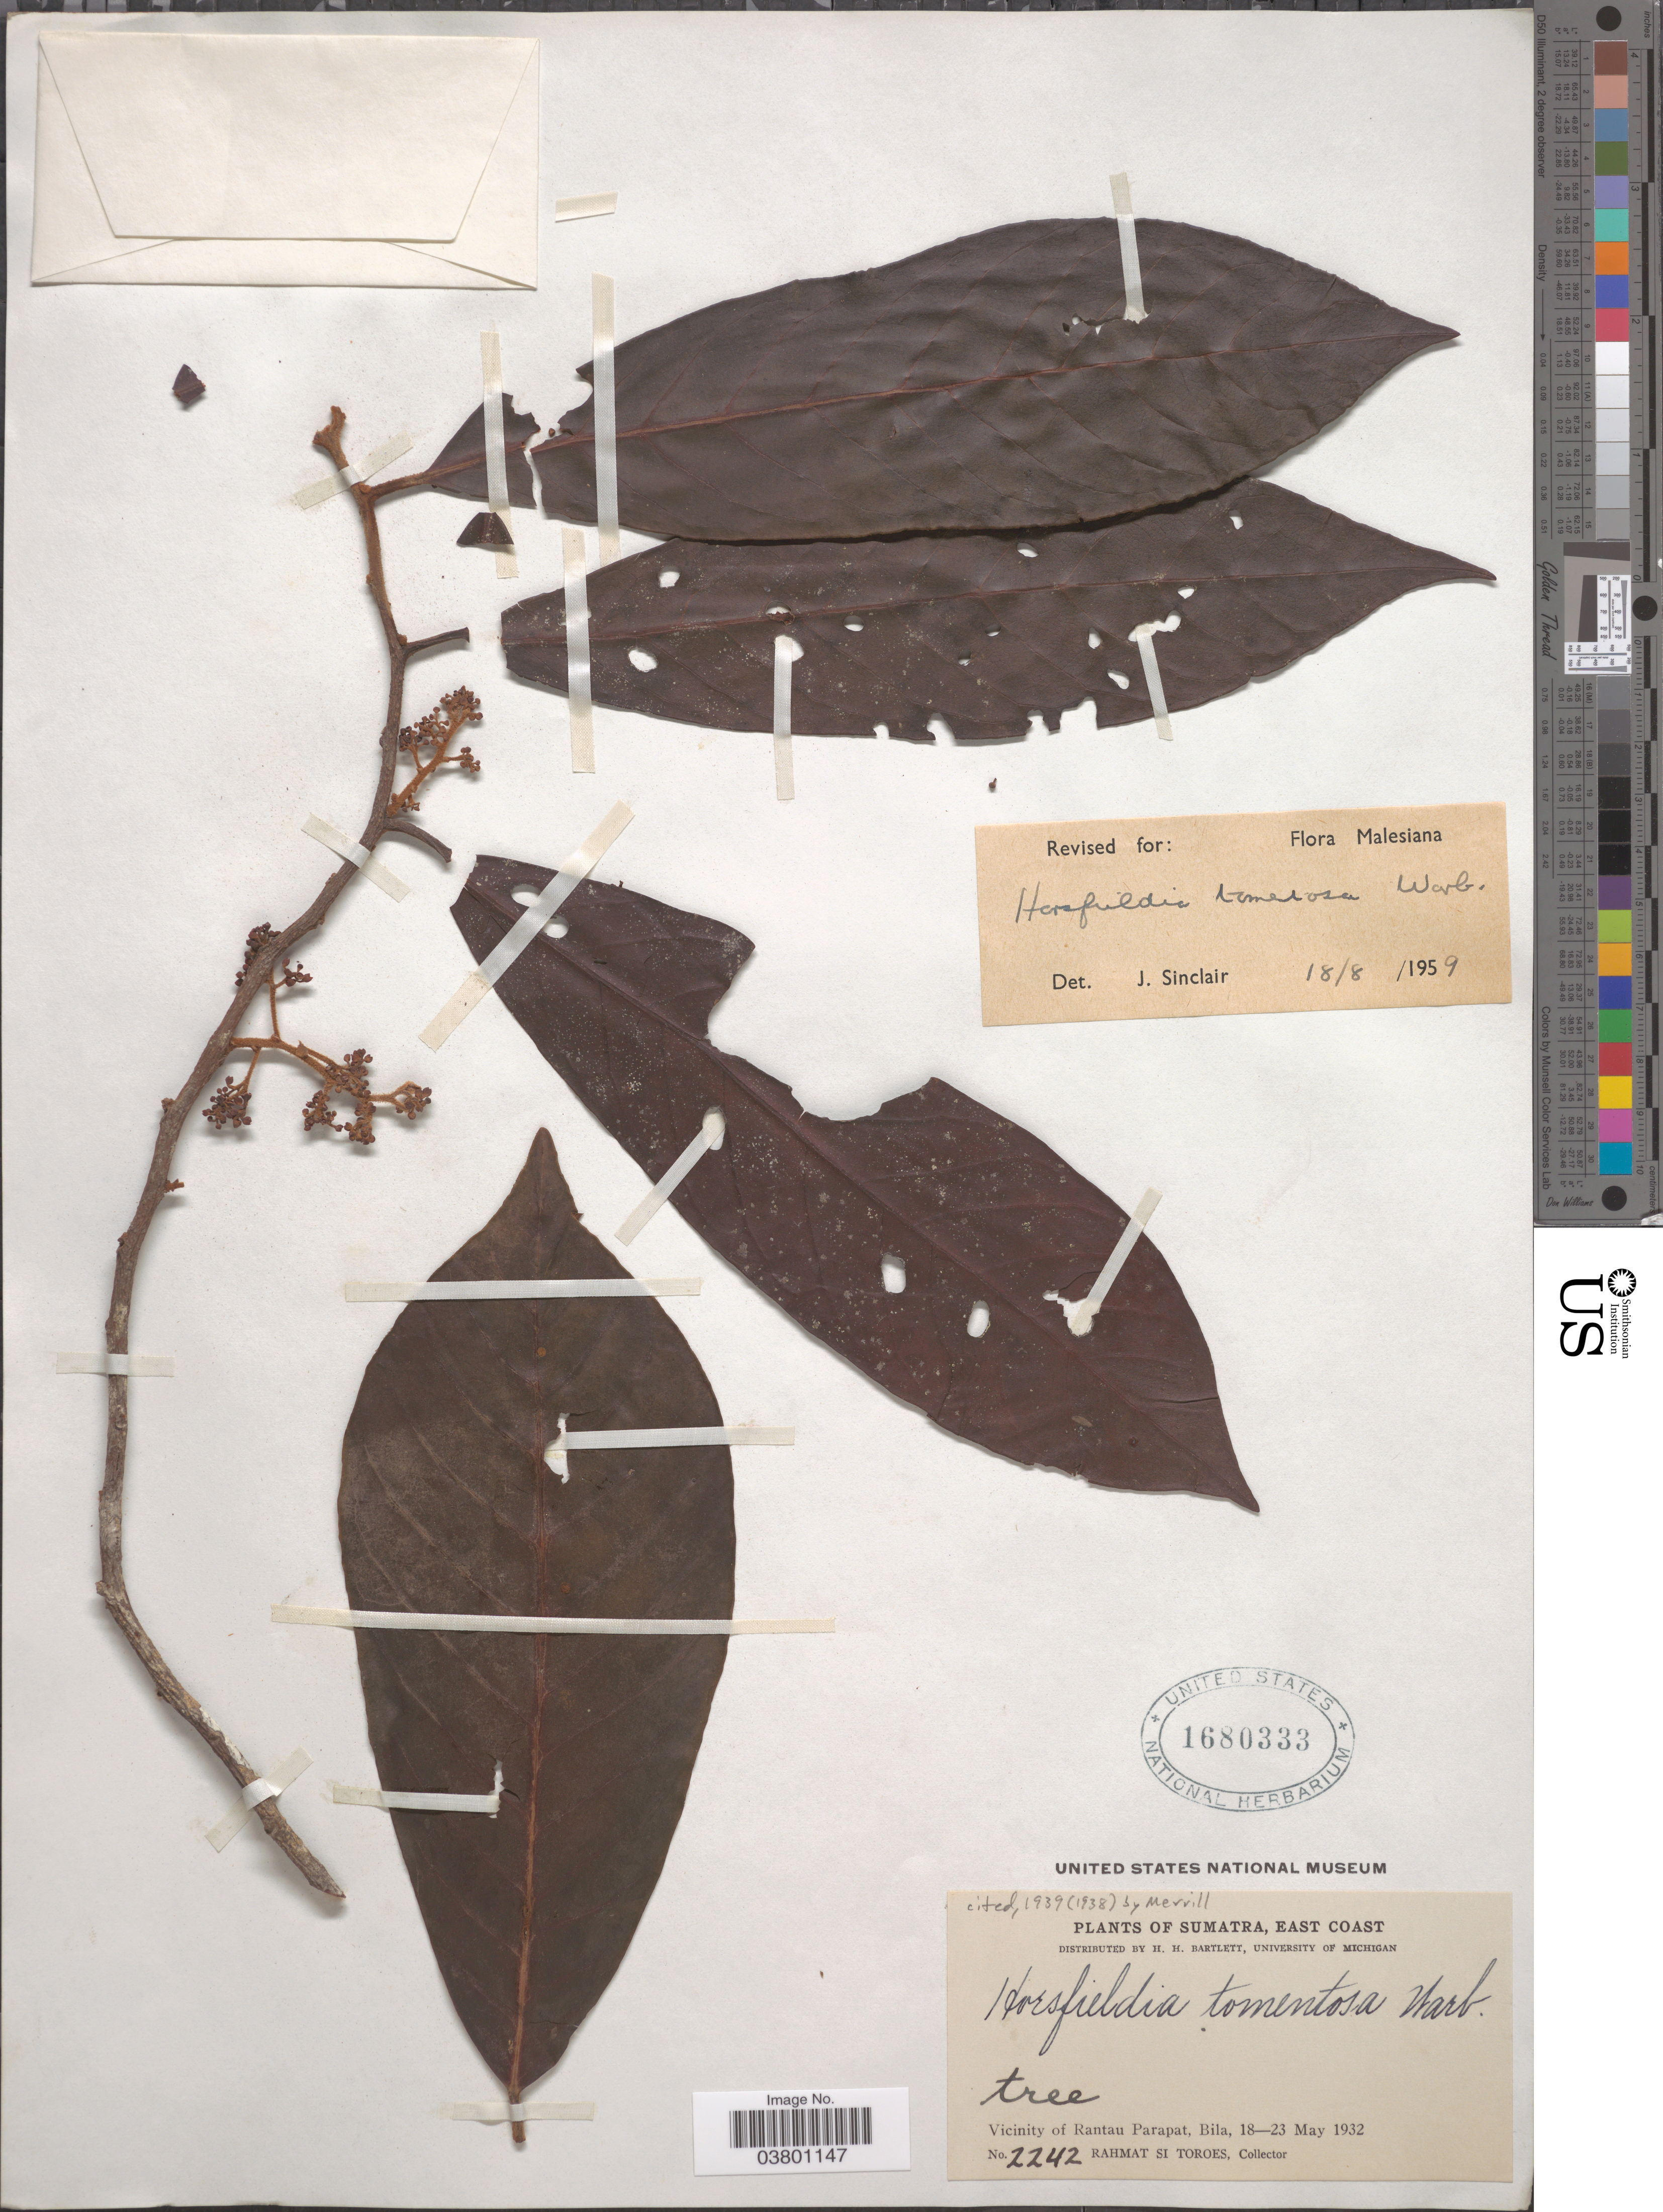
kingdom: Plantae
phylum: Tracheophyta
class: Magnoliopsida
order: Magnoliales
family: Myristicaceae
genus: Horsfieldia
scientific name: Horsfieldia tomentosa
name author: Warb.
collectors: Rahmat Si Boeea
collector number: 2242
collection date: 1932-05-18/1932-05-23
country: Indonesia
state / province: Sumatra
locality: East Coast. Vicinity of Rantau Parapat, Bila.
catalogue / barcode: US 1680333